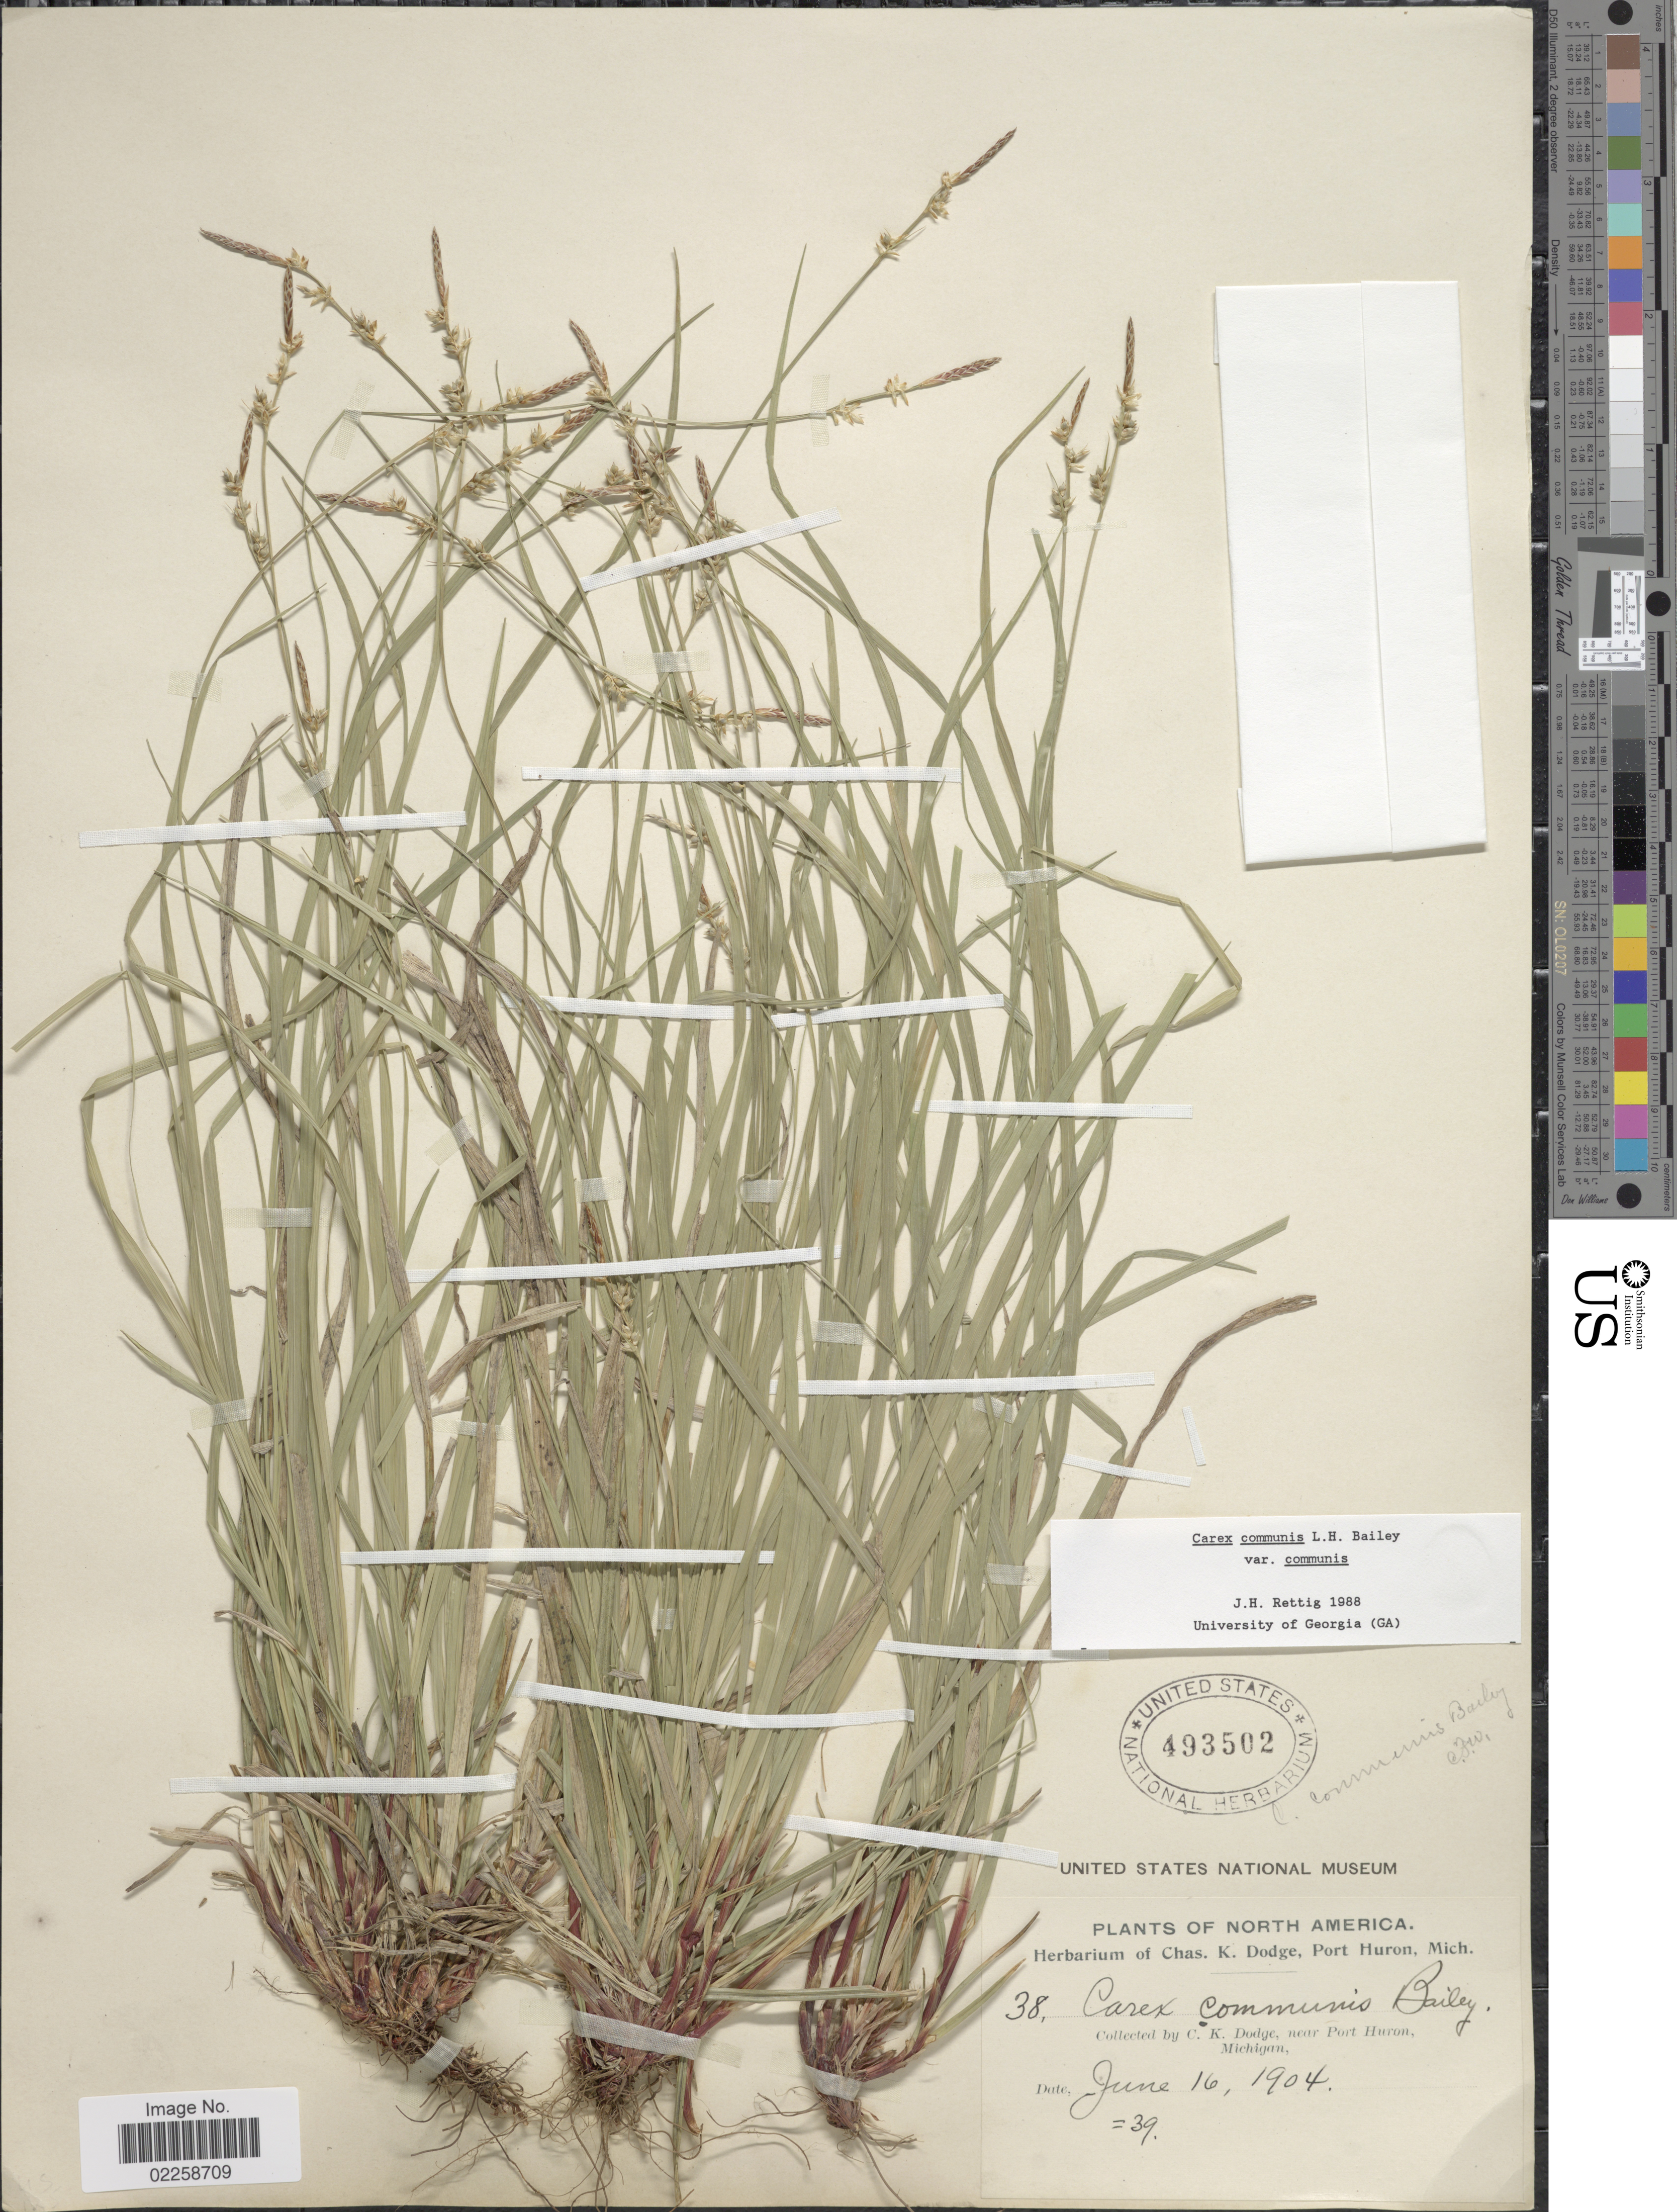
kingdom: Plantae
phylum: Tracheophyta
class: Liliopsida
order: Poales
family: Cyperaceae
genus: Carex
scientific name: Carex communis var. communis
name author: L.H. Bailey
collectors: C. Dodge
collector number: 38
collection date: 1904-06-16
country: United States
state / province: Michigan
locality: Near Port Huron,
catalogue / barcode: US 493502